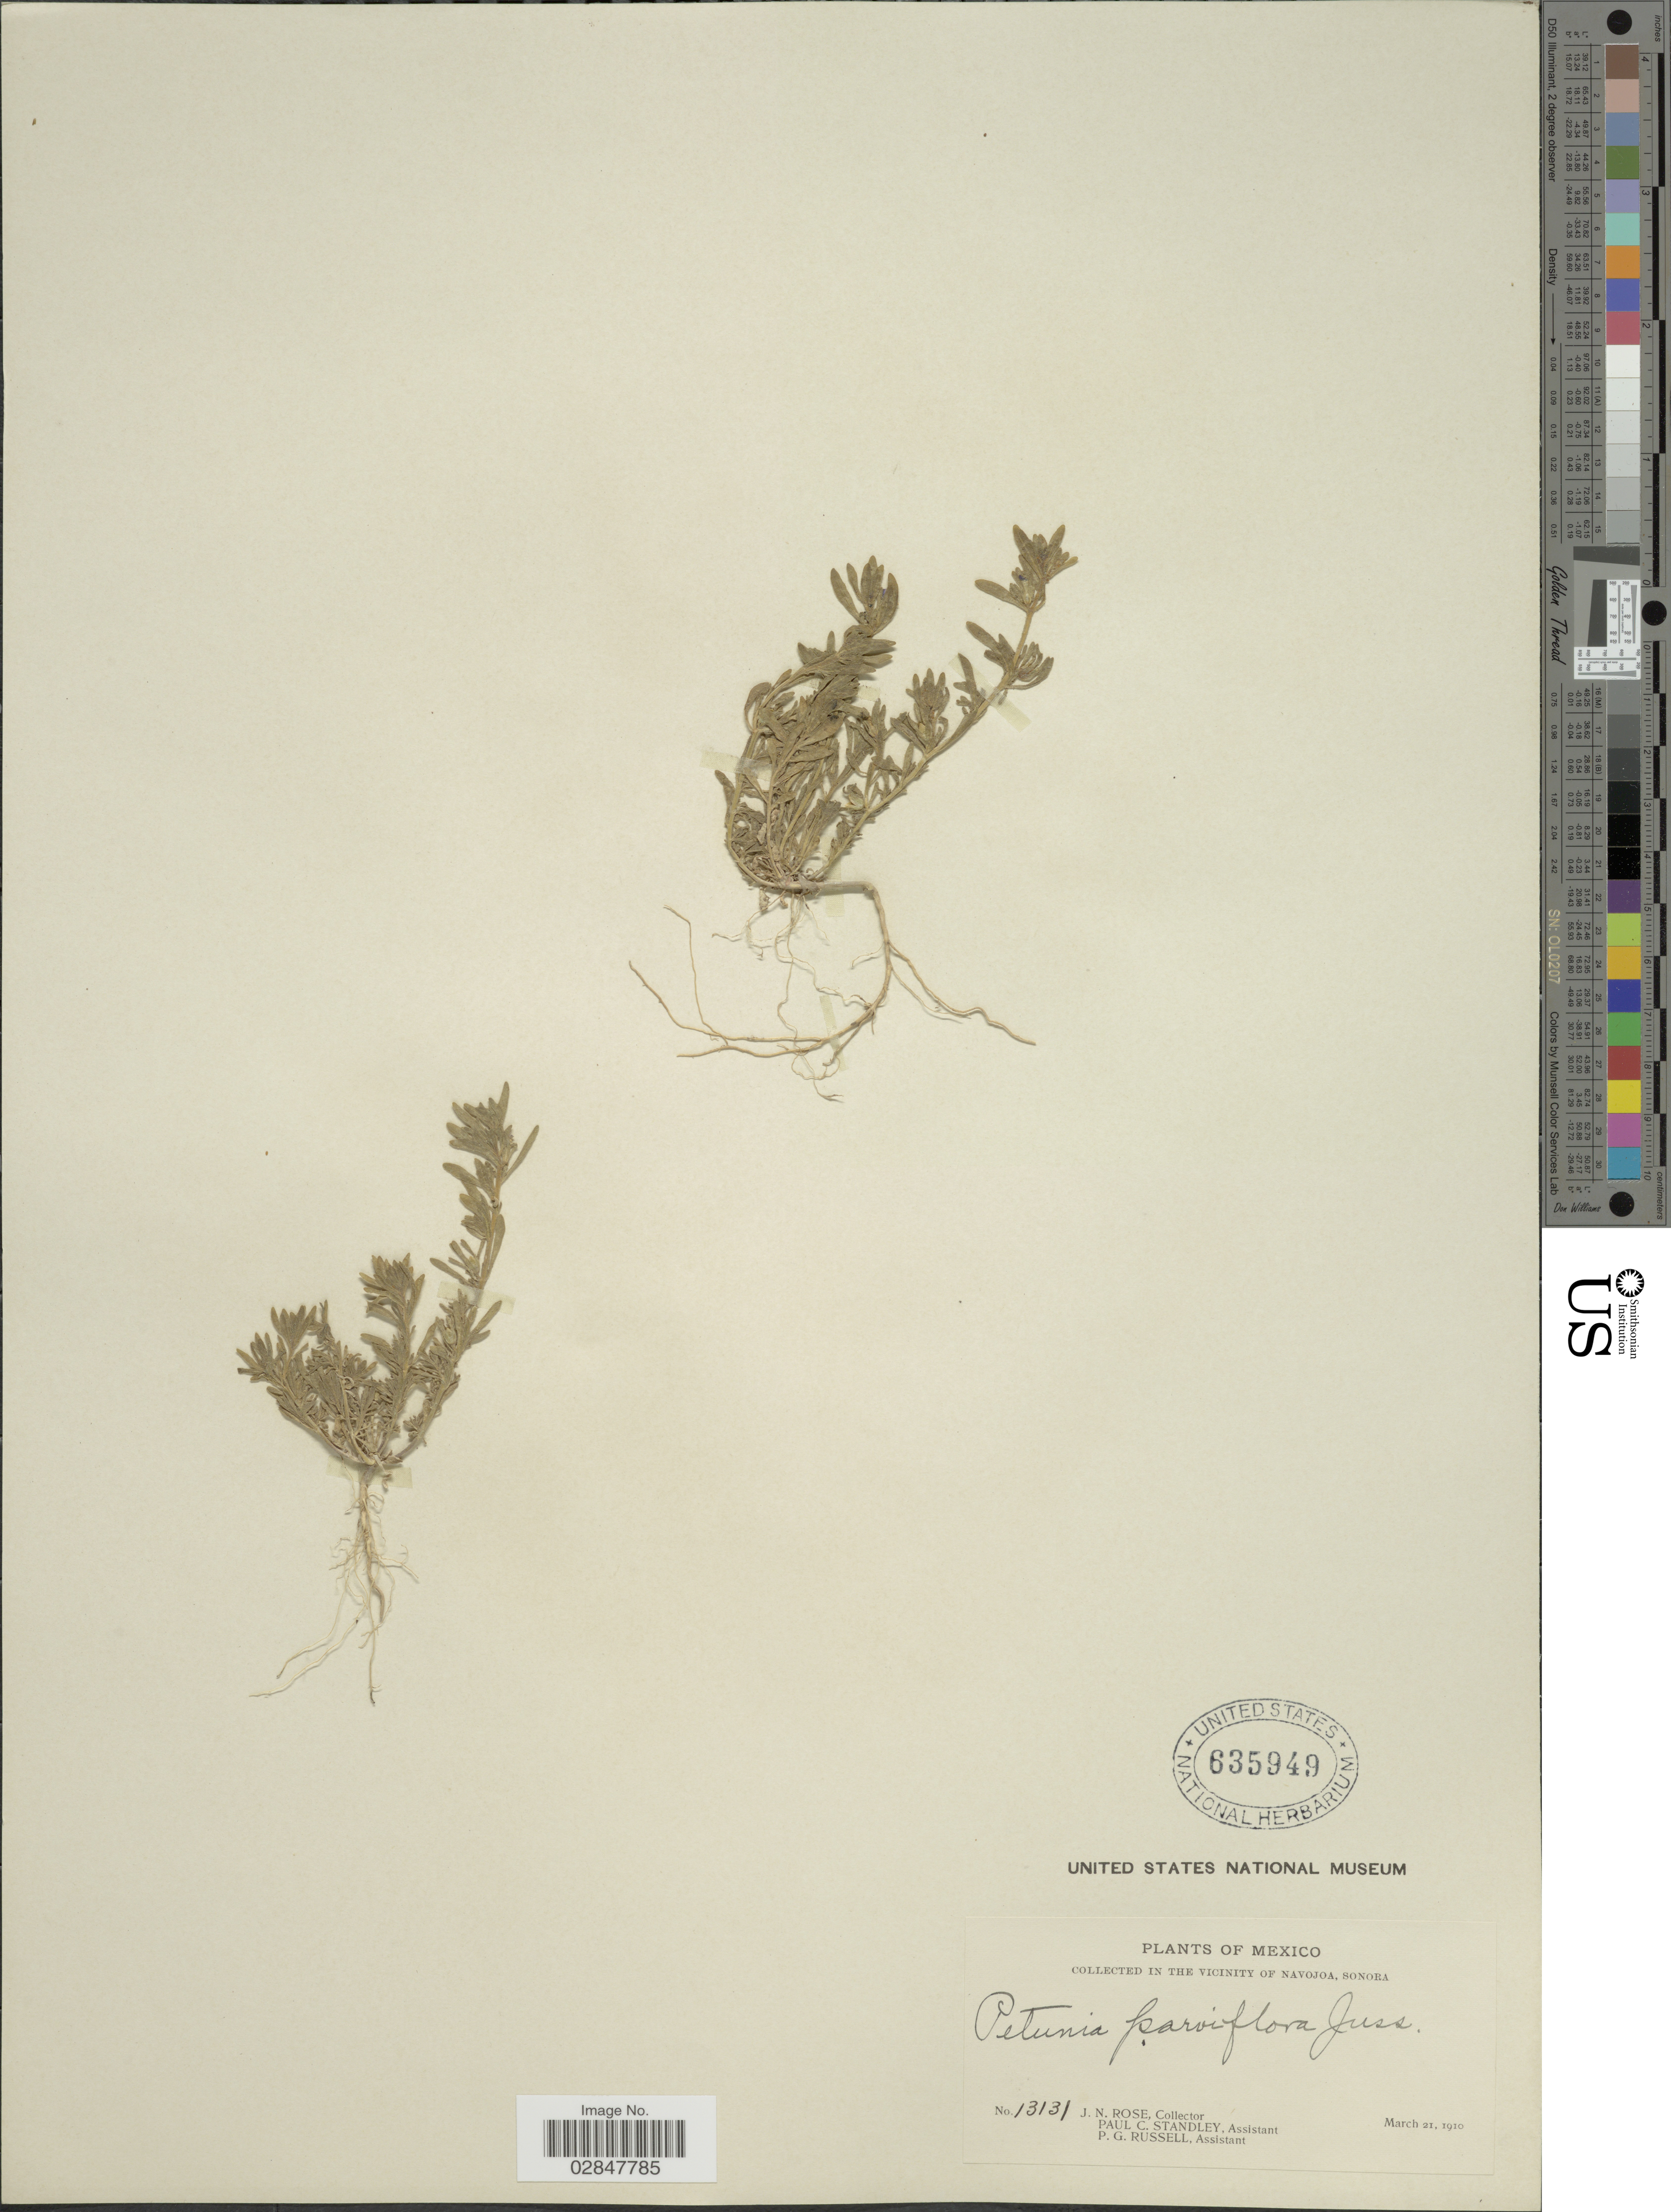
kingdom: Plantae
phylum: Tracheophyta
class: Magnoliopsida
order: Solanales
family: Solanaceae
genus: Petunia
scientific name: Petunia parviflora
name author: Juss.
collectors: J. N. Rose, P. C. Standley & P. G. Russell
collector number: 13131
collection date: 1910-03-21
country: Mexico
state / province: Sonora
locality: Vicinity of Navojoa.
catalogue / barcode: US 635949